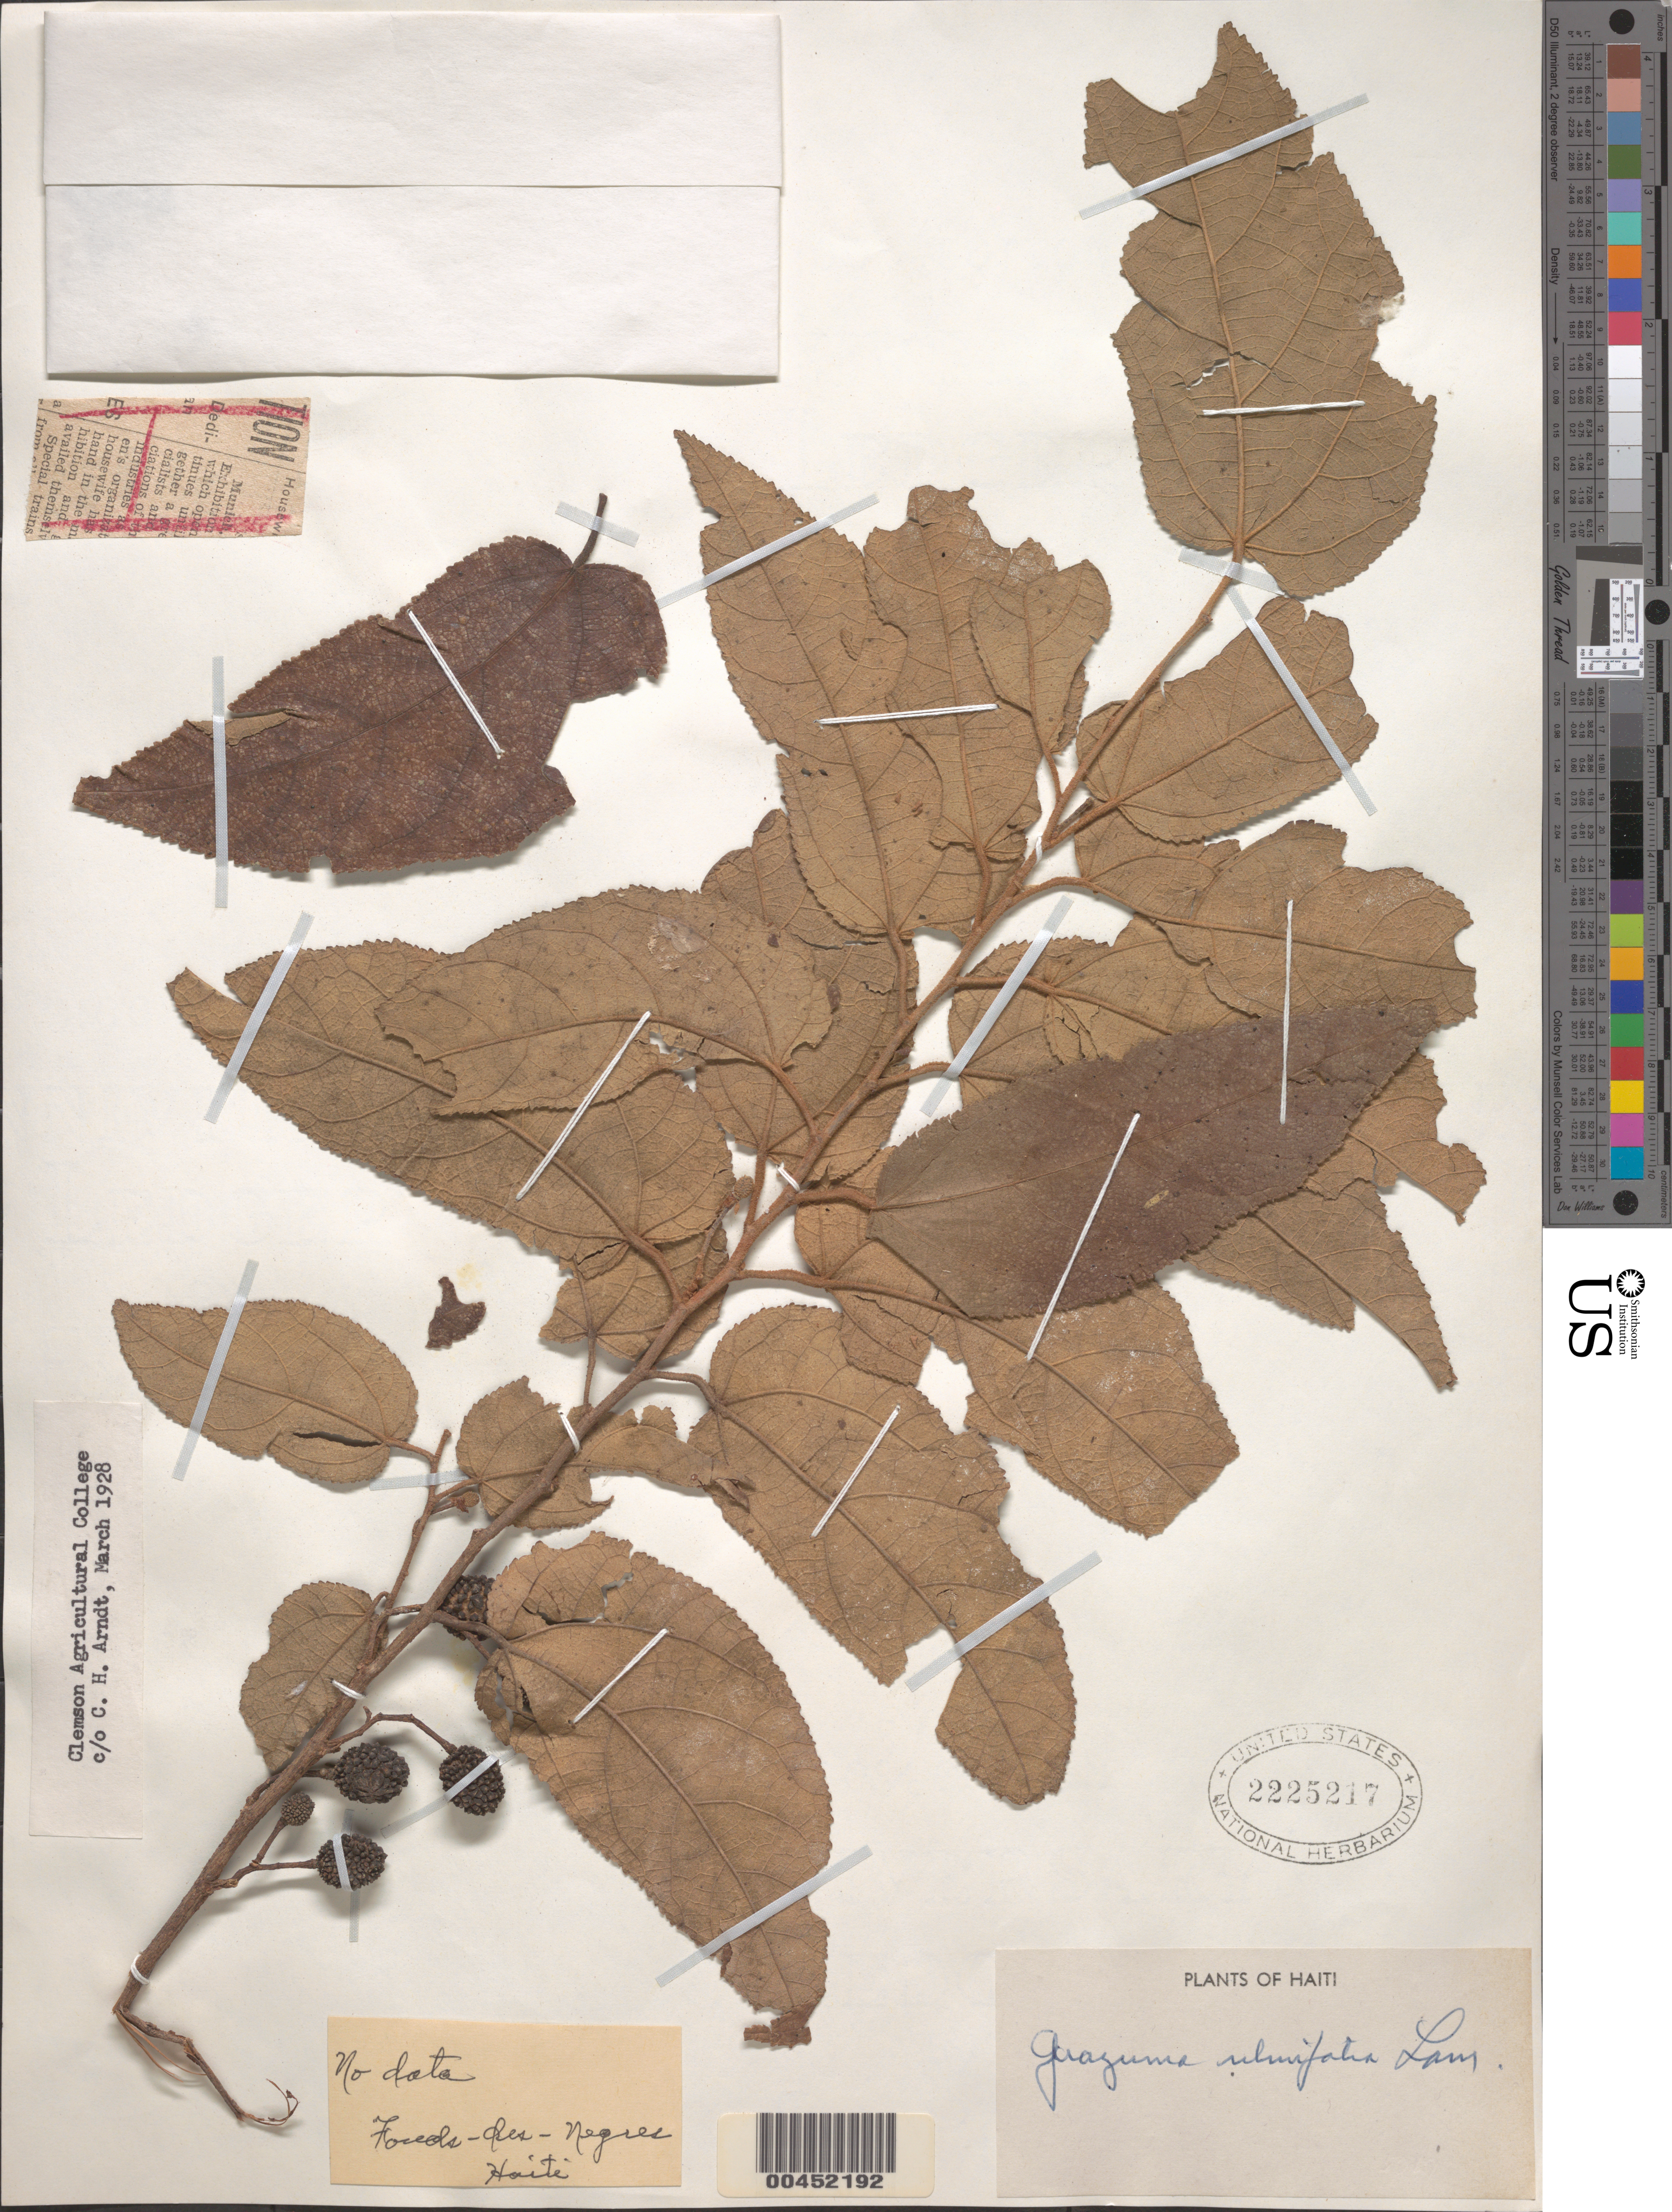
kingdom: Plantae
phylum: Tracheophyta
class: Magnoliopsida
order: Malvales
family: Malvaceae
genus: Guazuma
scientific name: Guazuma ulmifolia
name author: Lam.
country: Haiti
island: Hispaniola Island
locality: Fonds des Negres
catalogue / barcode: US 2225217